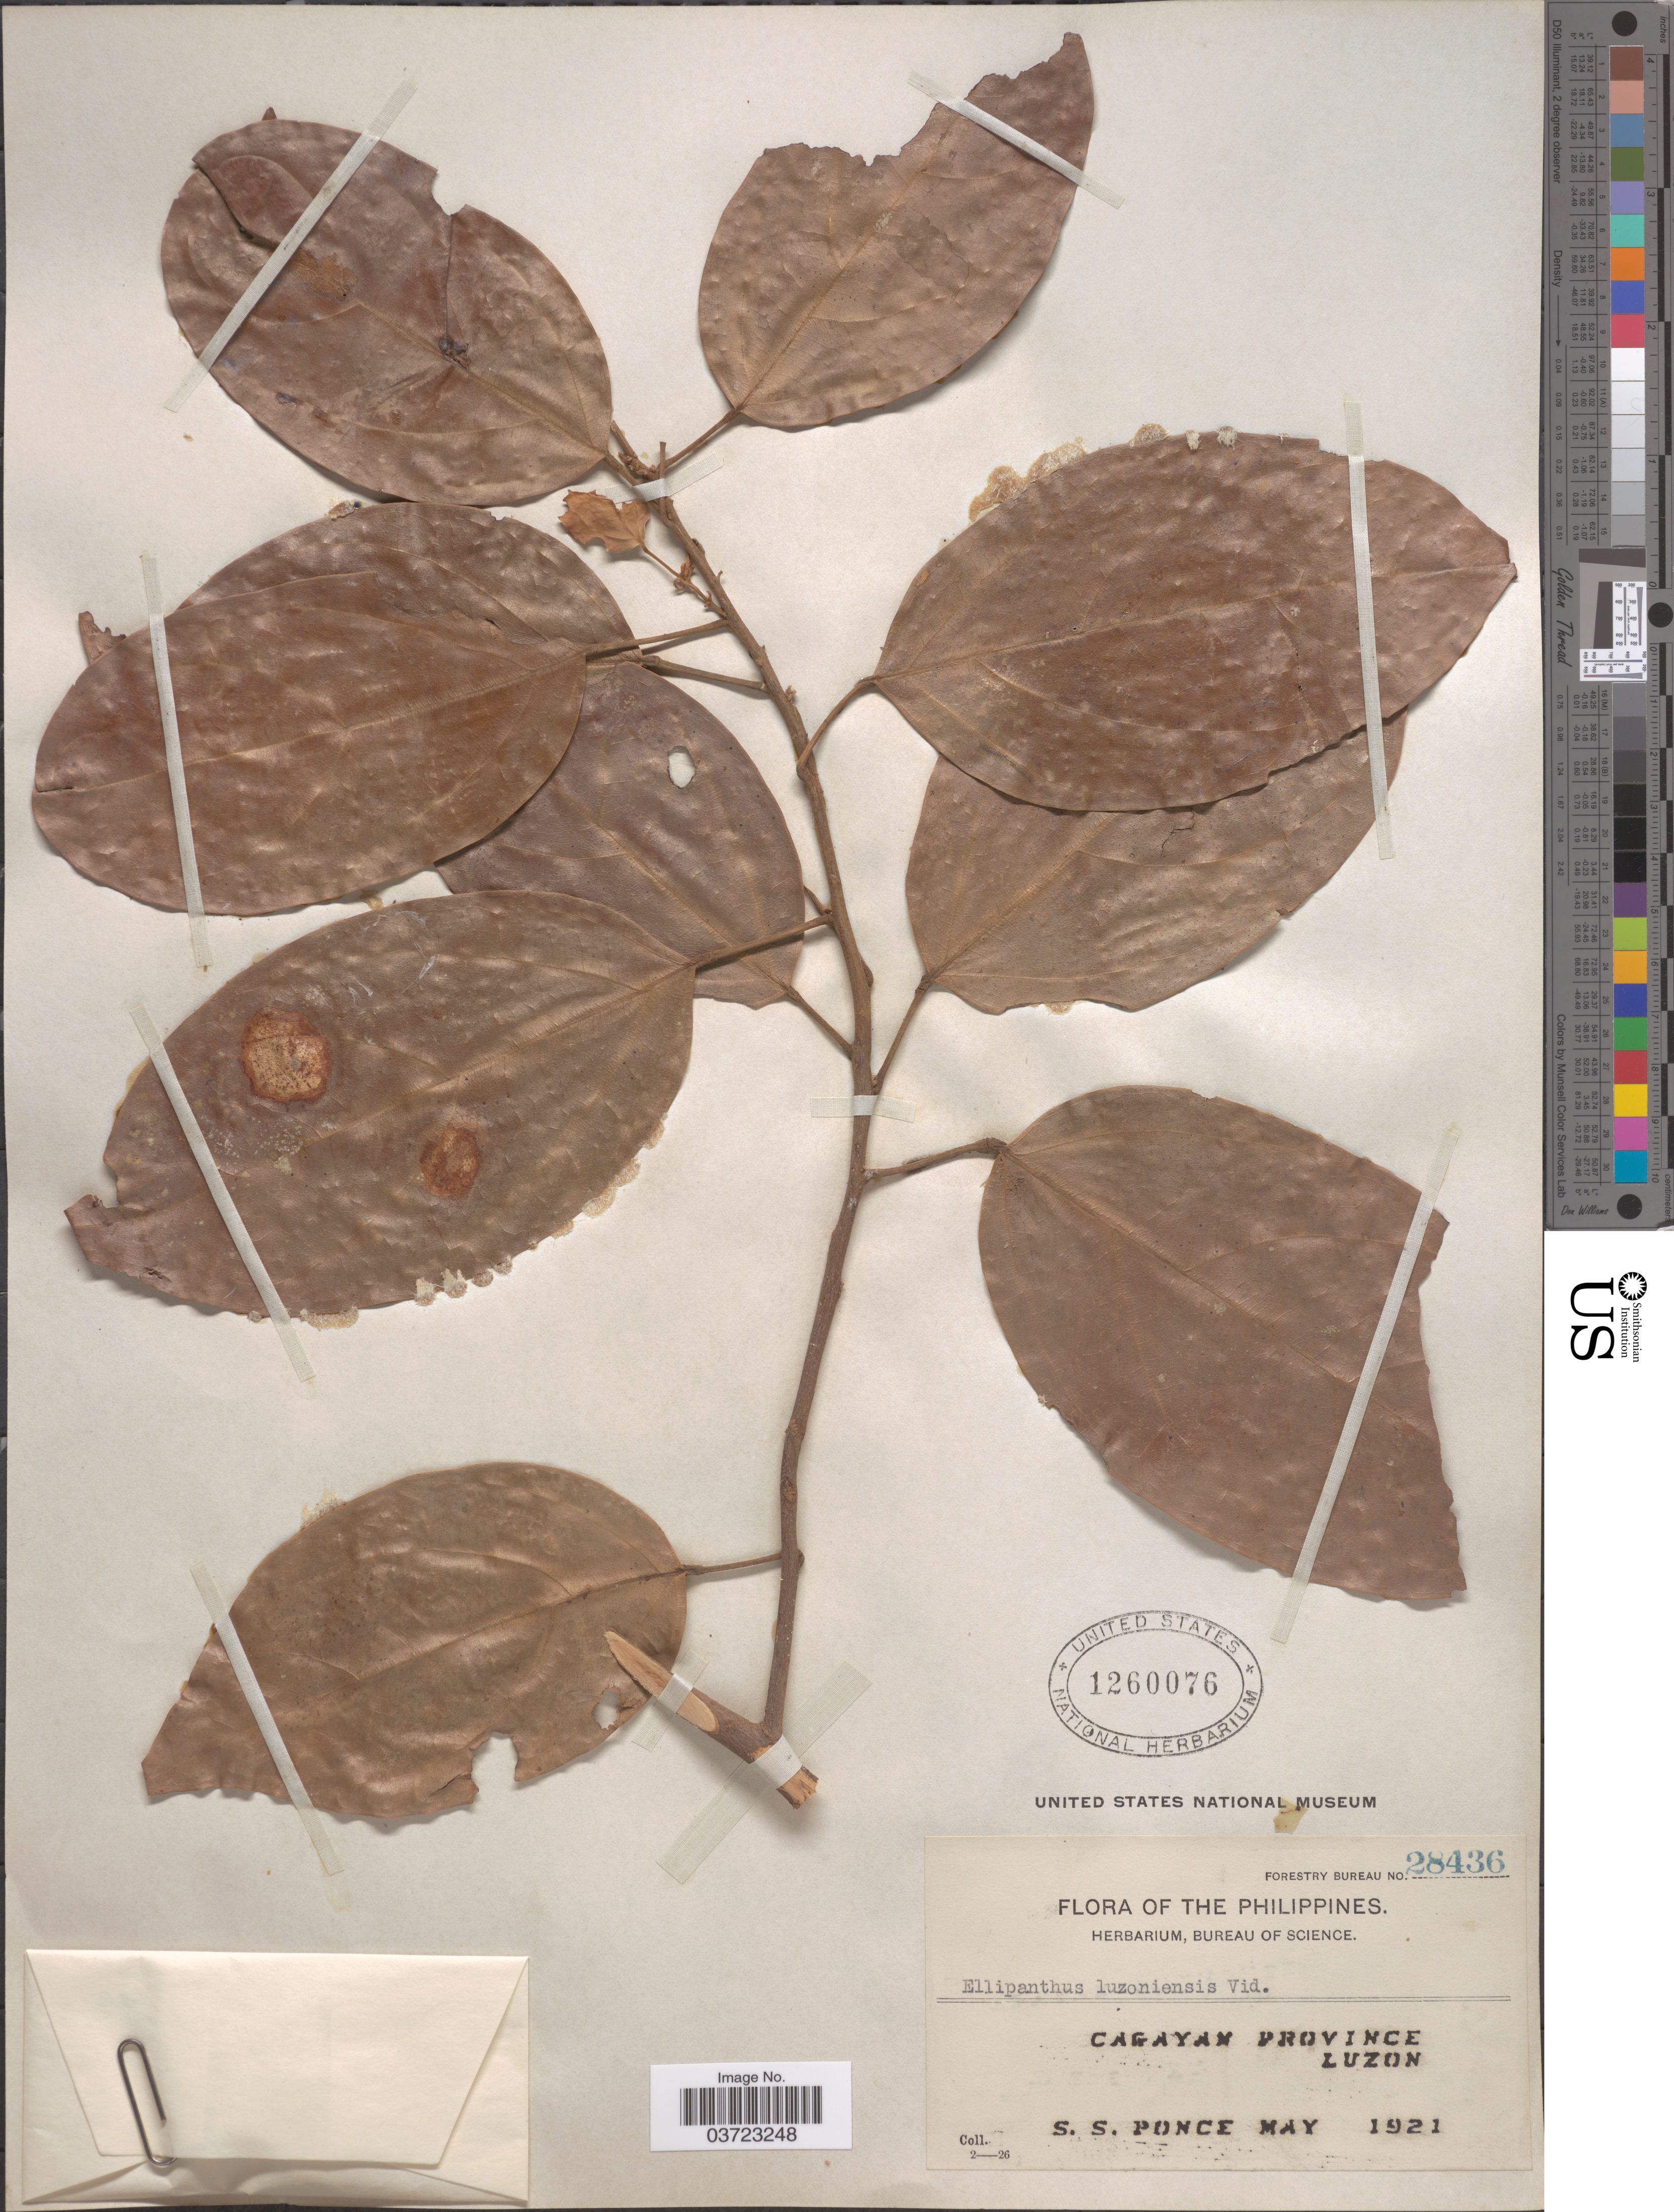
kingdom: Plantae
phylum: Tracheophyta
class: Magnoliopsida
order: Oxalidales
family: Connaraceae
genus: Ellipanthus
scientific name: Ellipanthus luzoniensis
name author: S. Vidal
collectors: S. Ponce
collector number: Forestry Bureau 28436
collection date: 1921-05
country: Philippines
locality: Cagayan Province, Luzon.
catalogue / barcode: US 1260076